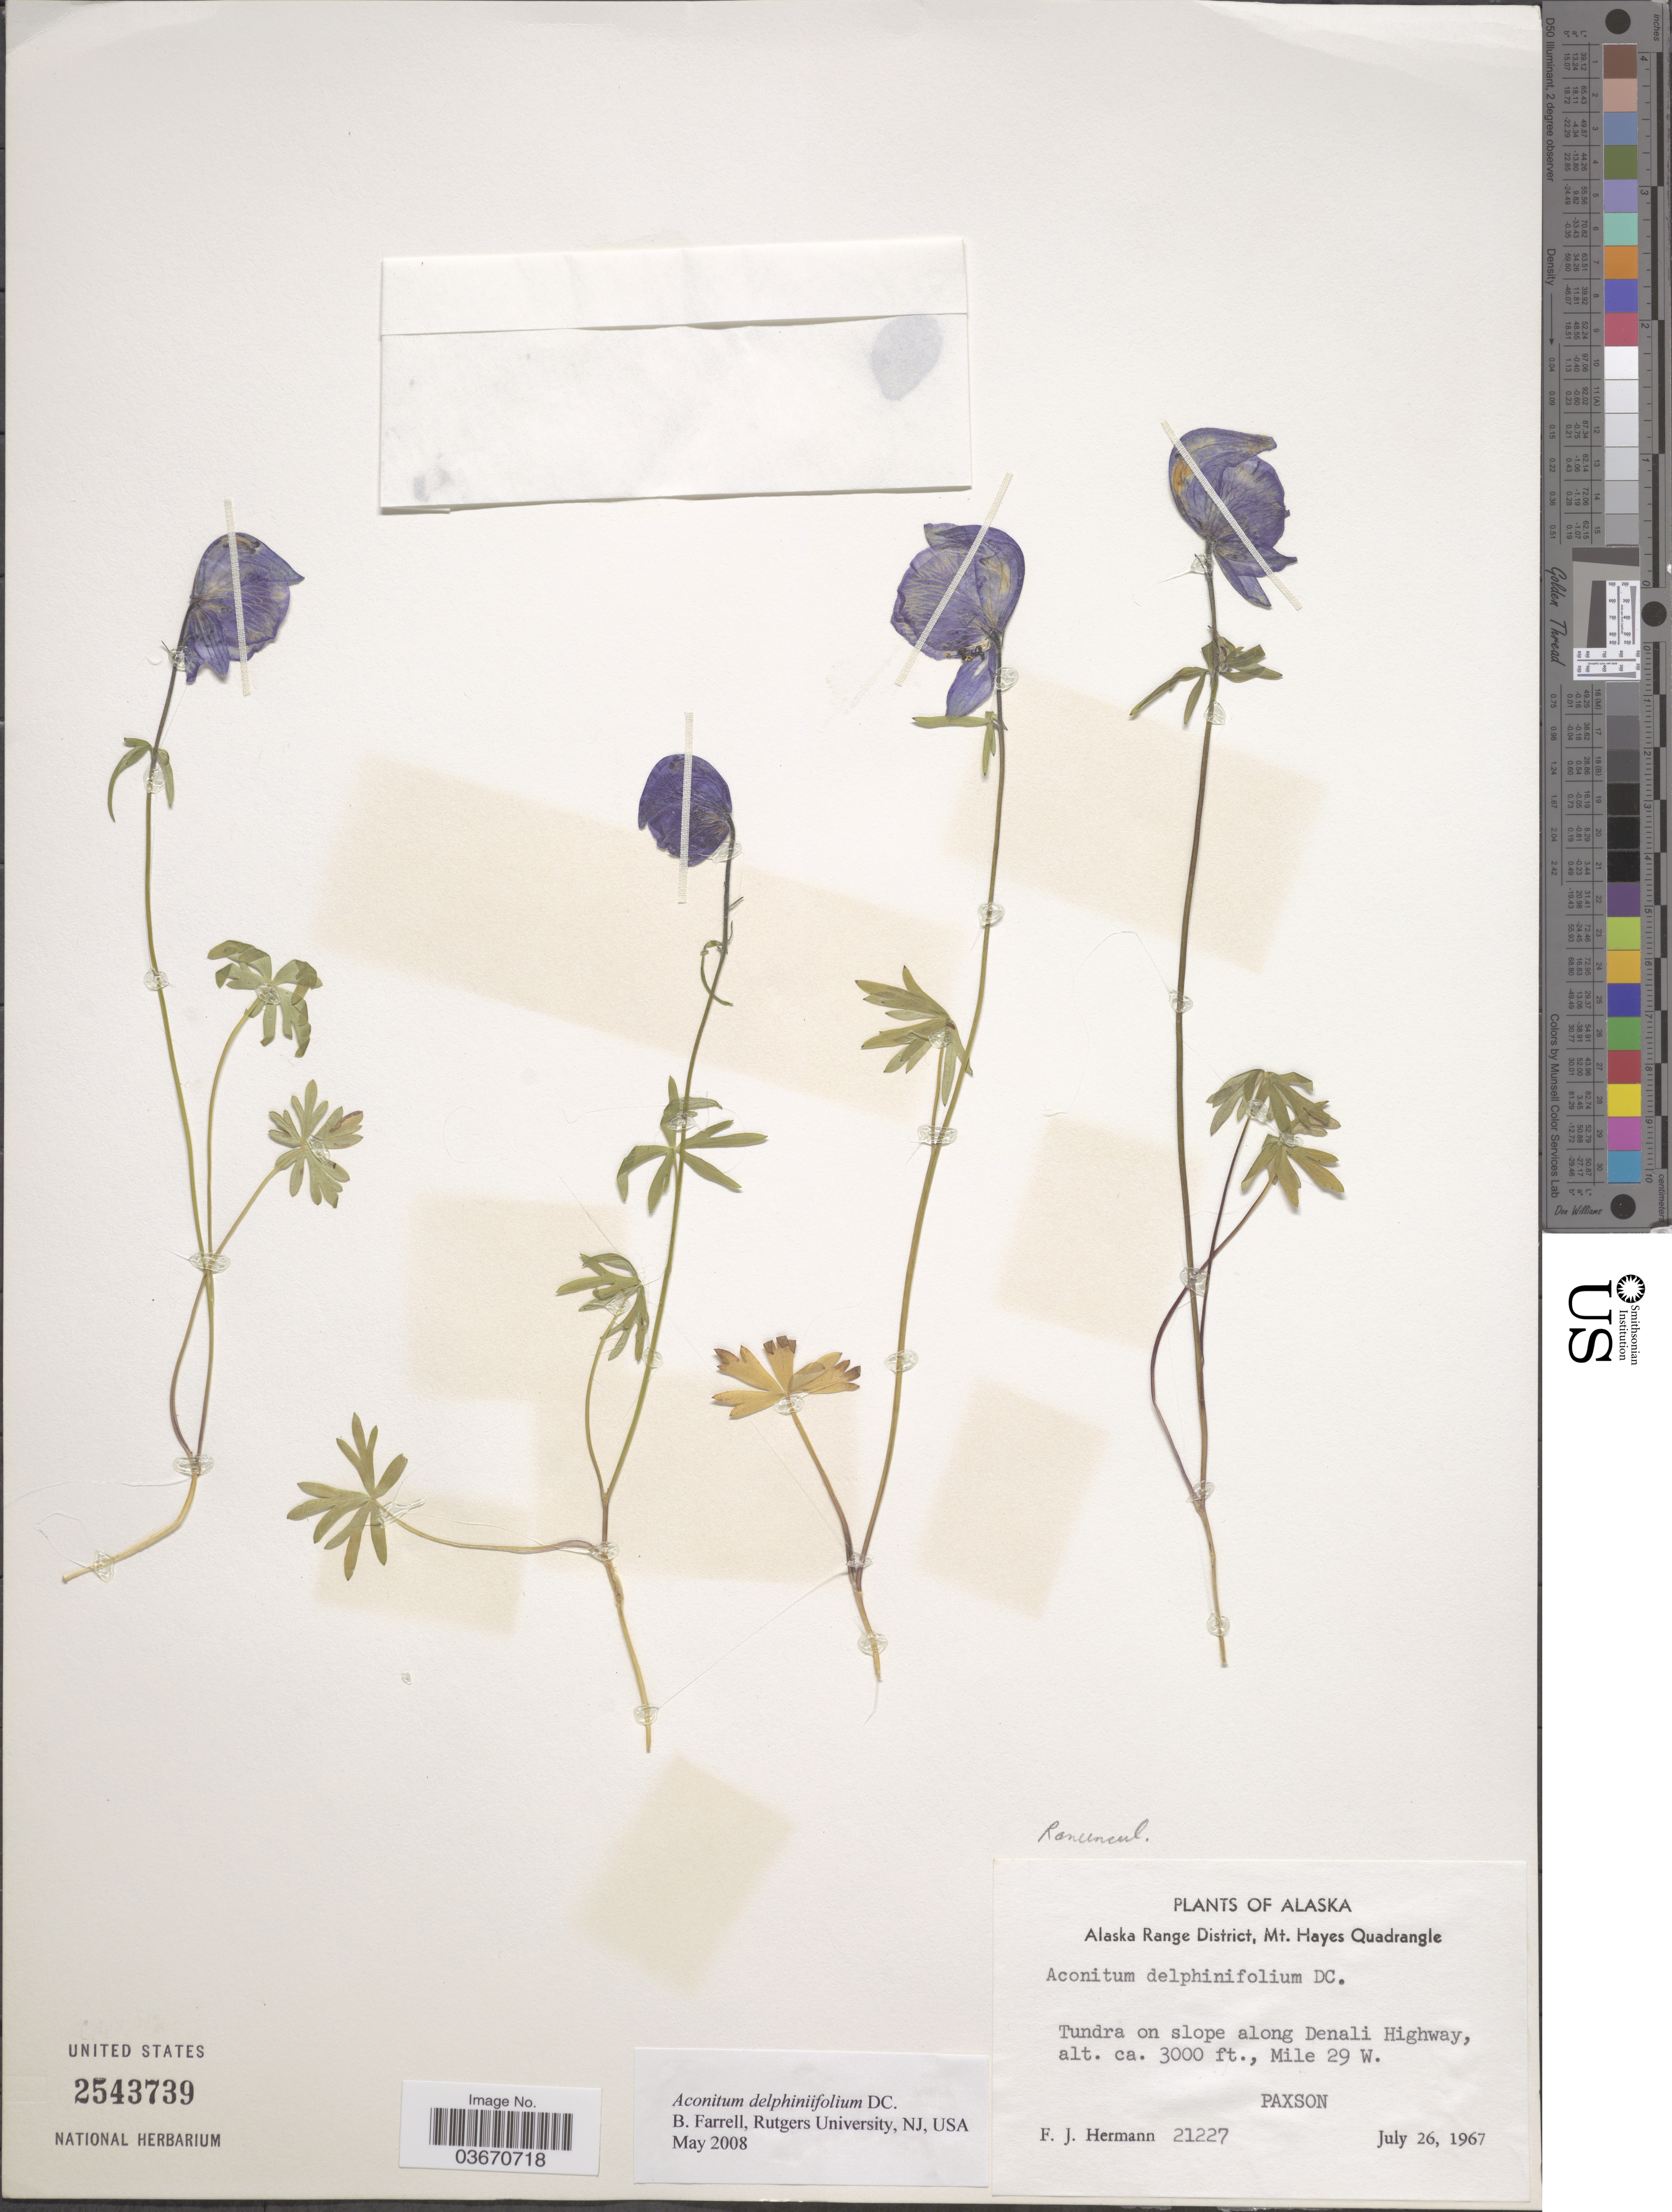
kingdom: Plantae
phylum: Tracheophyta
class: Magnoliopsida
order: Ranunculales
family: Ranunculaceae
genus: Aconitum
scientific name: Aconitum delphinifolium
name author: DC.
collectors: F. J. Hermann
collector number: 21227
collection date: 1967-07-26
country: United States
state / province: Alaska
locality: Alaska Range District, Mt. Hayes Quadrangle. Along Denali Highway, Mile 29 W. Paxson.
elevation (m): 914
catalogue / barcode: US 2543739